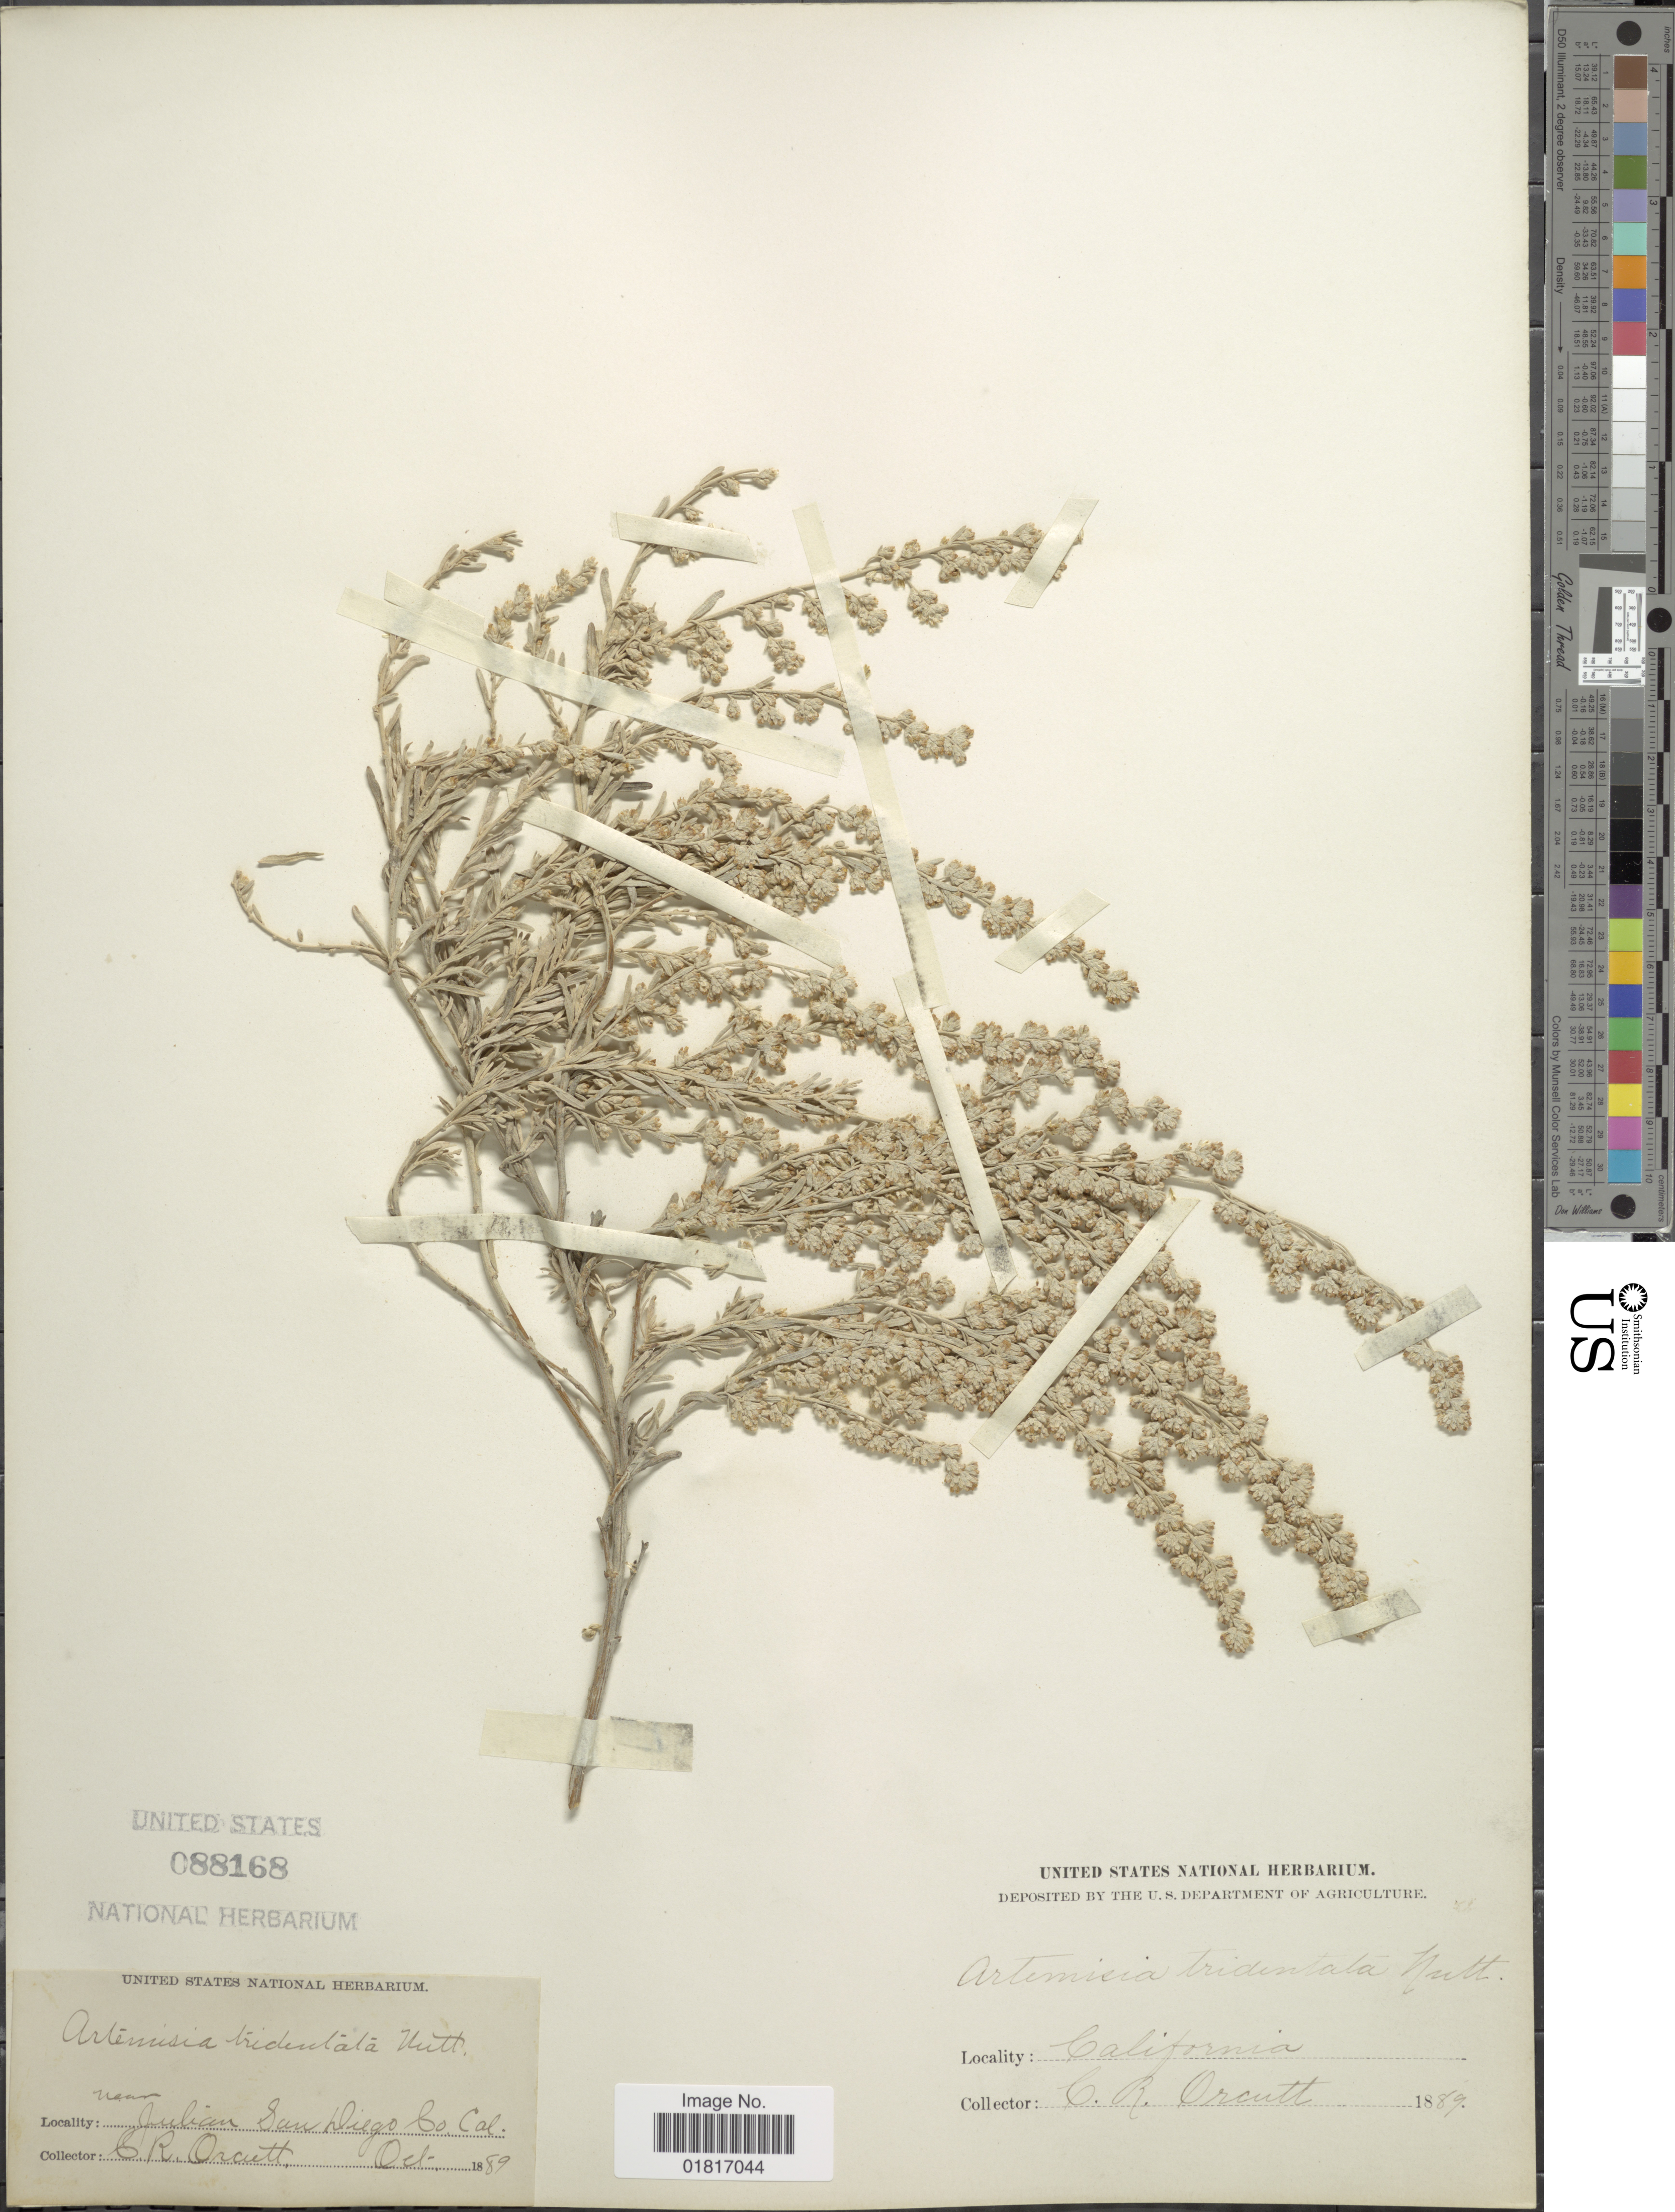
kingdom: Plantae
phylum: Tracheophyta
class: Magnoliopsida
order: Asterales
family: Asteraceae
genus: Artemisia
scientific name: Artemisia tridentata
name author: Nutt.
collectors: C. R. Orcutt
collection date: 1889-10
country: United States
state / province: California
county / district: San Diego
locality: Near Julian San Diego Co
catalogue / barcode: US 88168